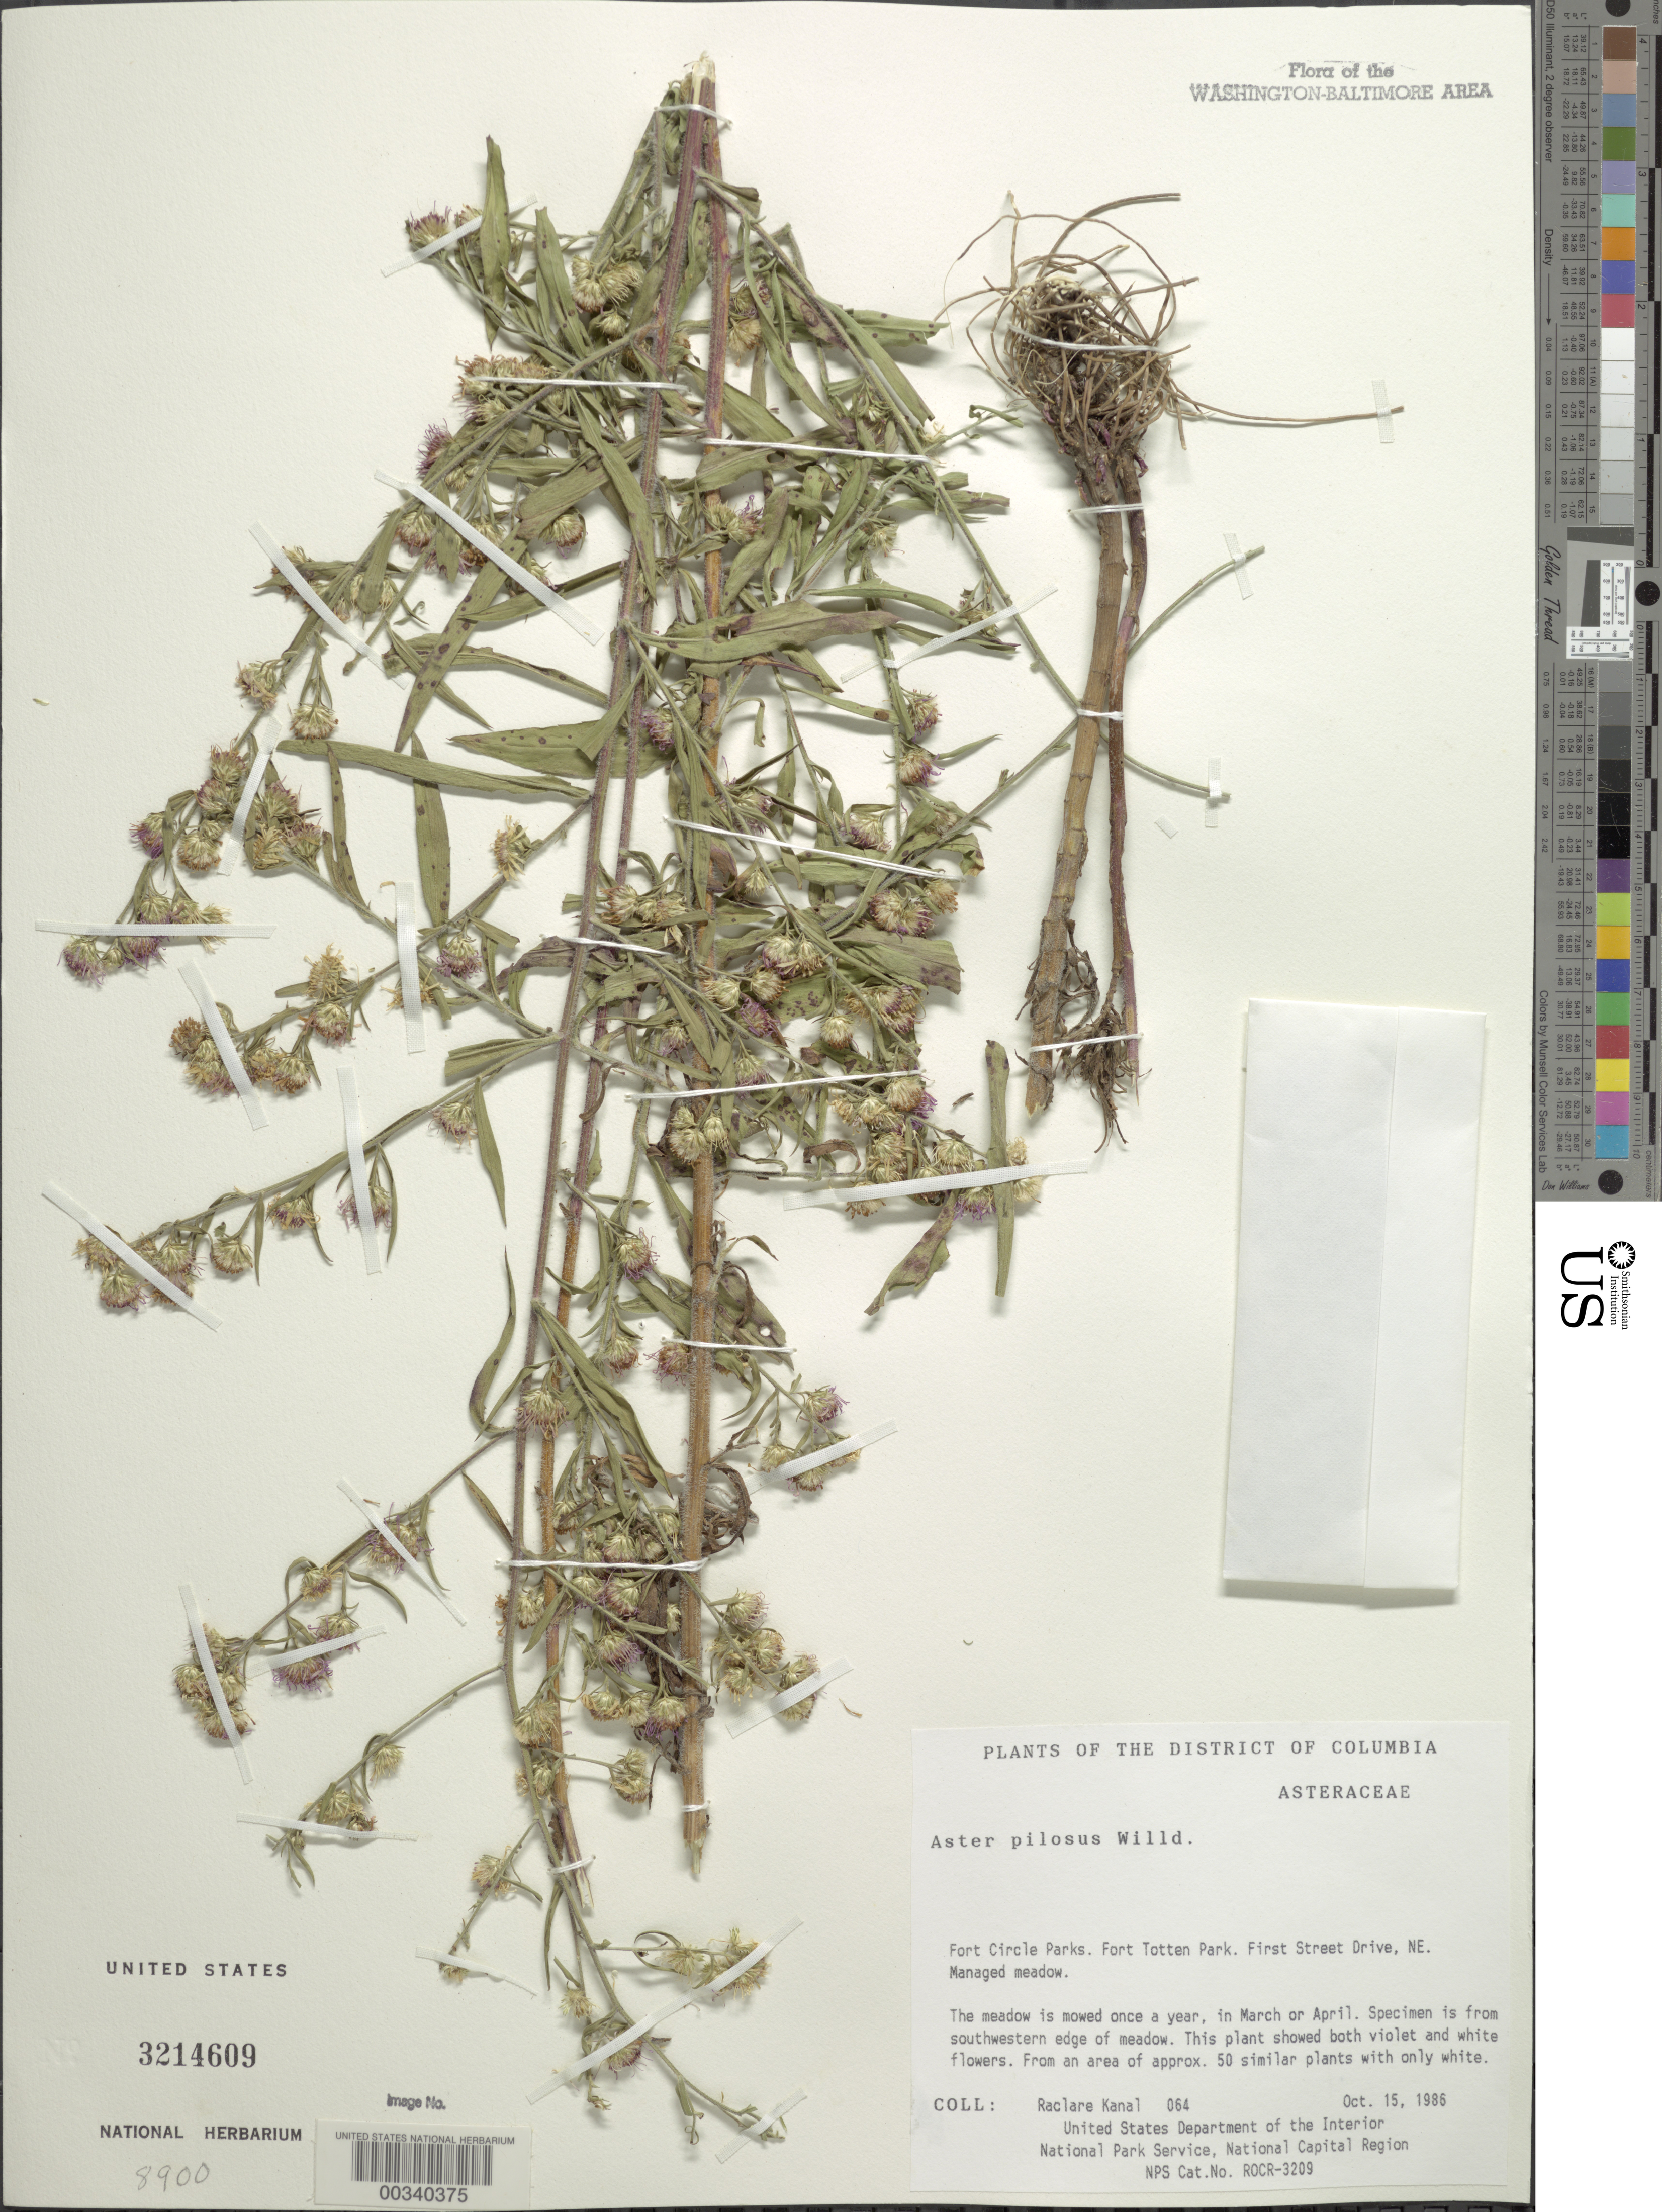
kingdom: Plantae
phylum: Tracheophyta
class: Magnoliopsida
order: Asterales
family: Asteraceae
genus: Symphyotrichum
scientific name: Symphyotrichum pilosum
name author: (Willd.) G.L. Nesom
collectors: R. Kanal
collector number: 064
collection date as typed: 15 Oct 1986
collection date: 1986-10-15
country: United States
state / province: District of Columbia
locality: Fort Circle Parks, Fort Toten Park, First St Dr, NE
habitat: Managed meadow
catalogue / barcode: US 3214609